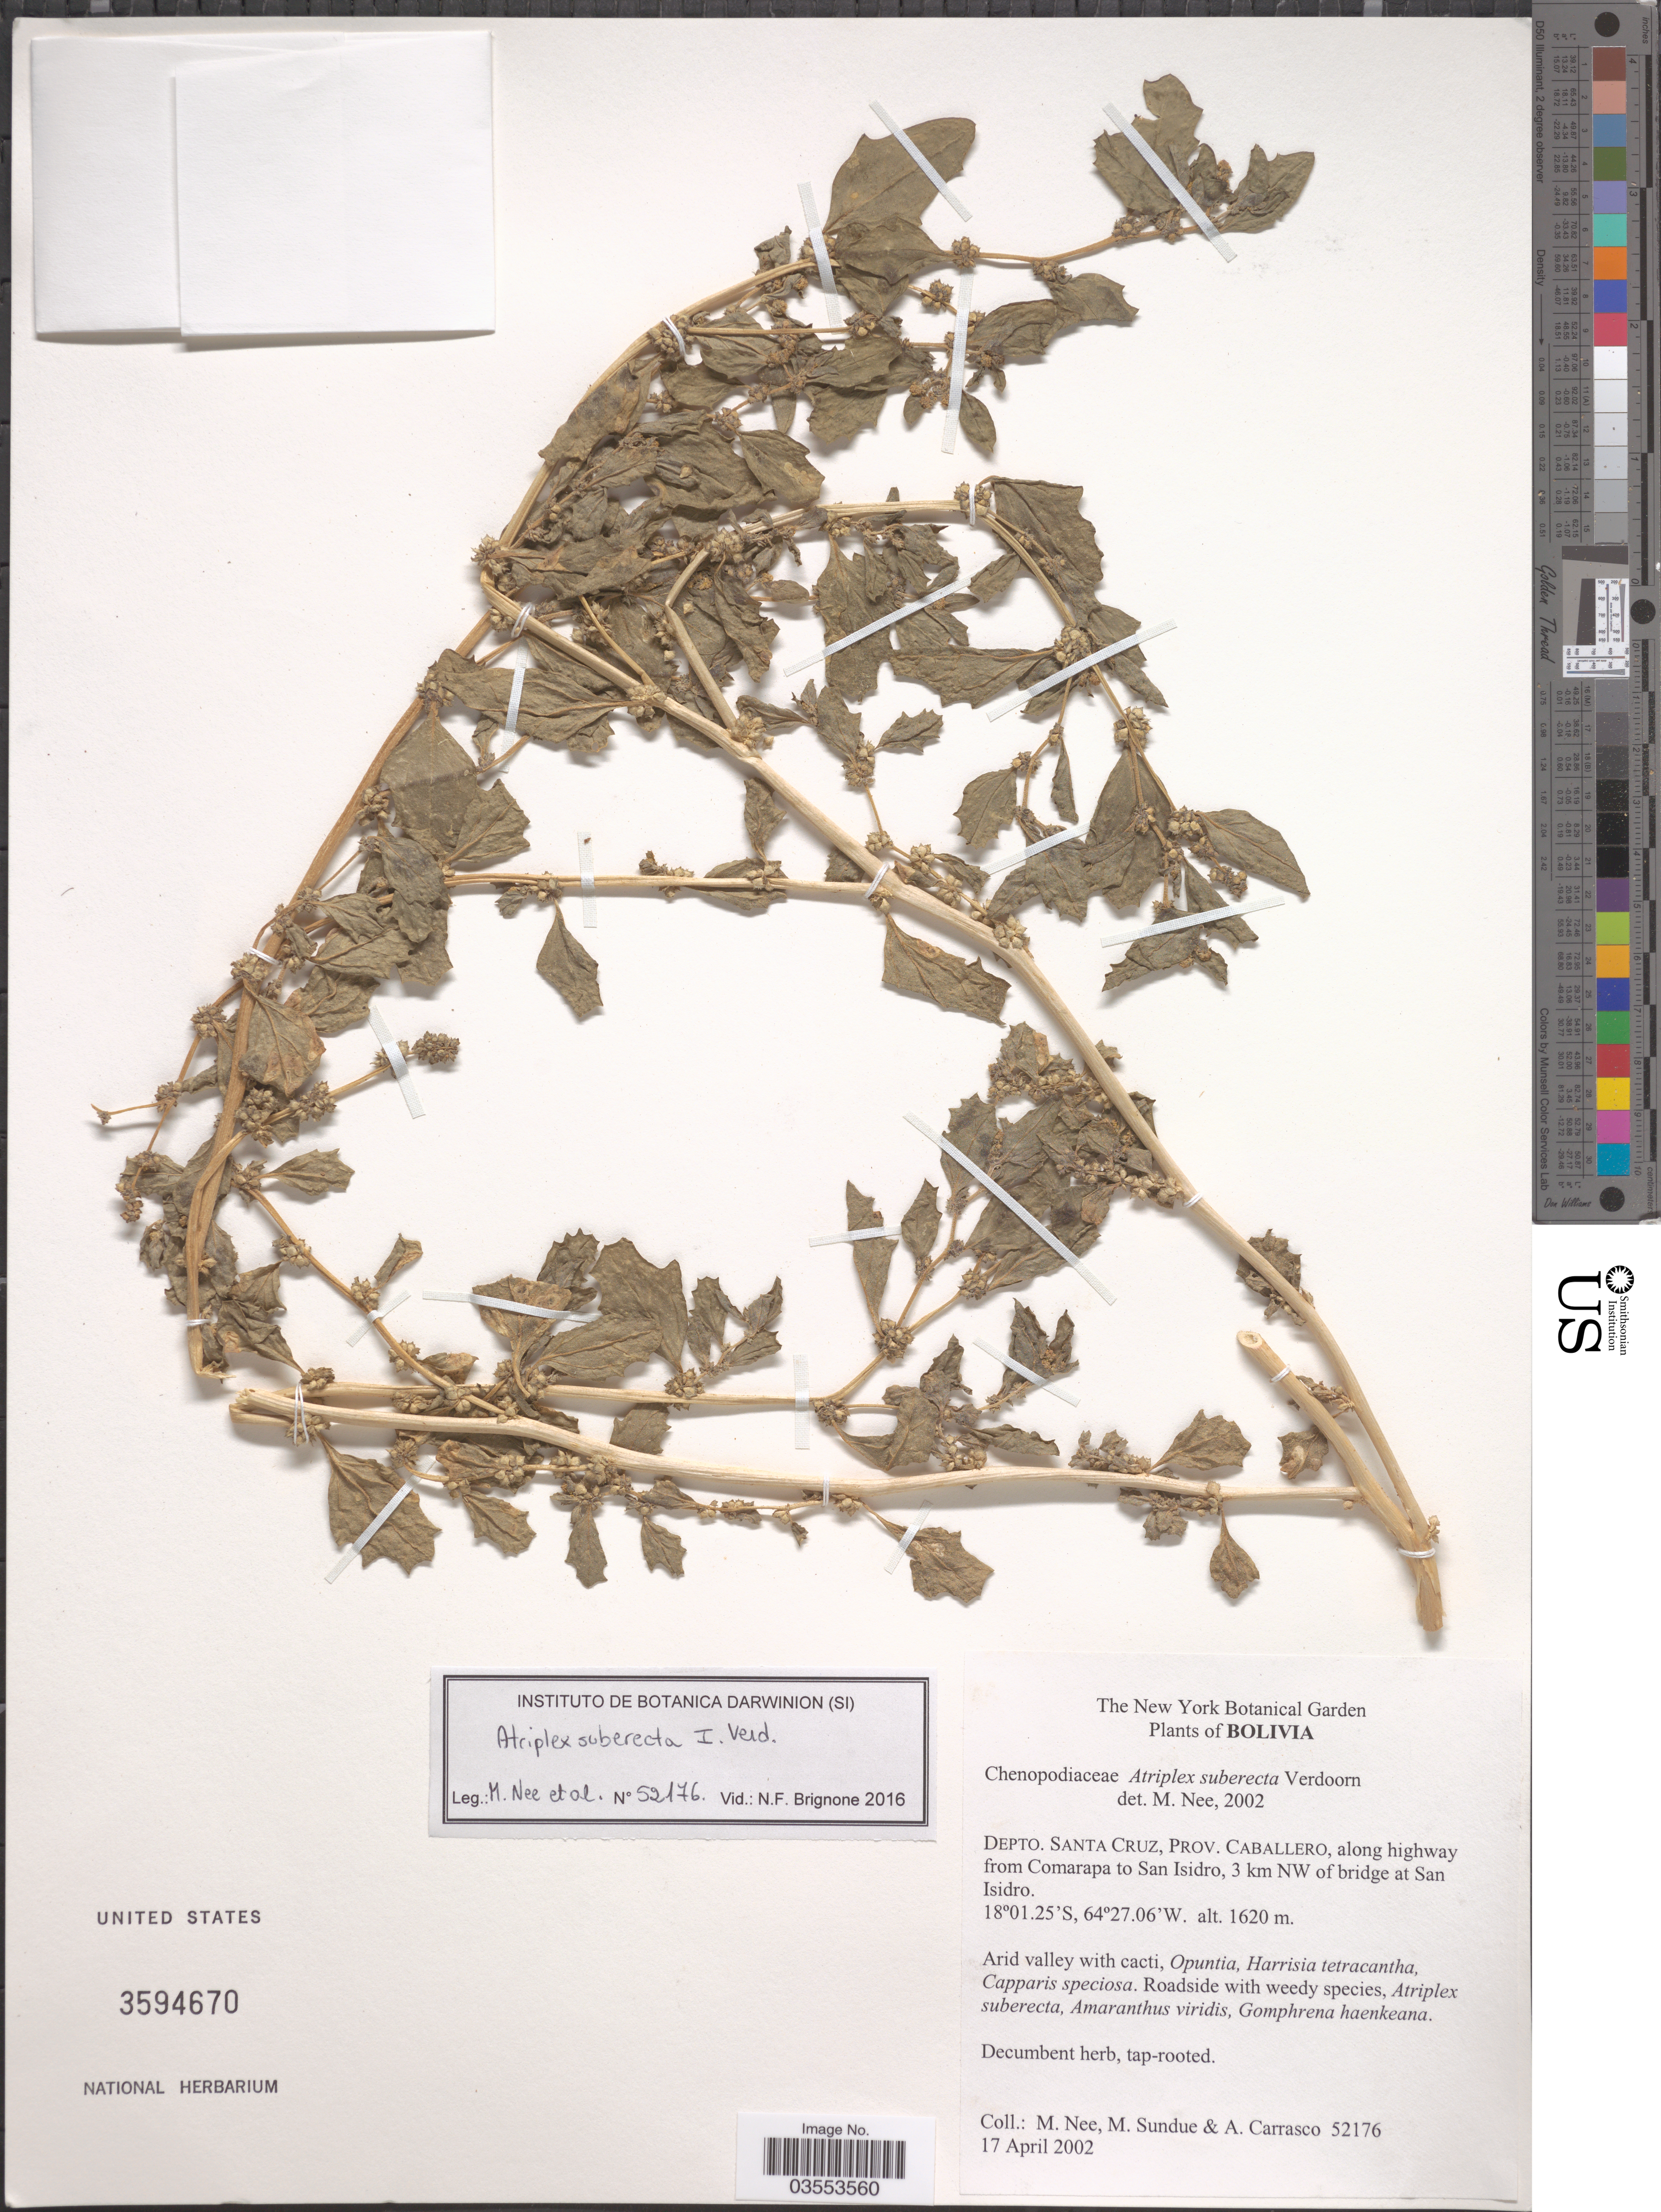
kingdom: Plantae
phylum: Tracheophyta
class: Magnoliopsida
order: Caryophyllales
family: Amaranthaceae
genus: Atriplex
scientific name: Atriplex suberecta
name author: Verd.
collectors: M. Nee, M. Sundue & A. Carrasco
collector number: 52176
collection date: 2002-04-17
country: Bolivia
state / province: Santa Cruz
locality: Depto. Santa Cruz, Prov. Caballero, along highway from Comarapa to San Isidro, 3 km NW of bridge at San Ididro.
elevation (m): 1620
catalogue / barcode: US 3594670